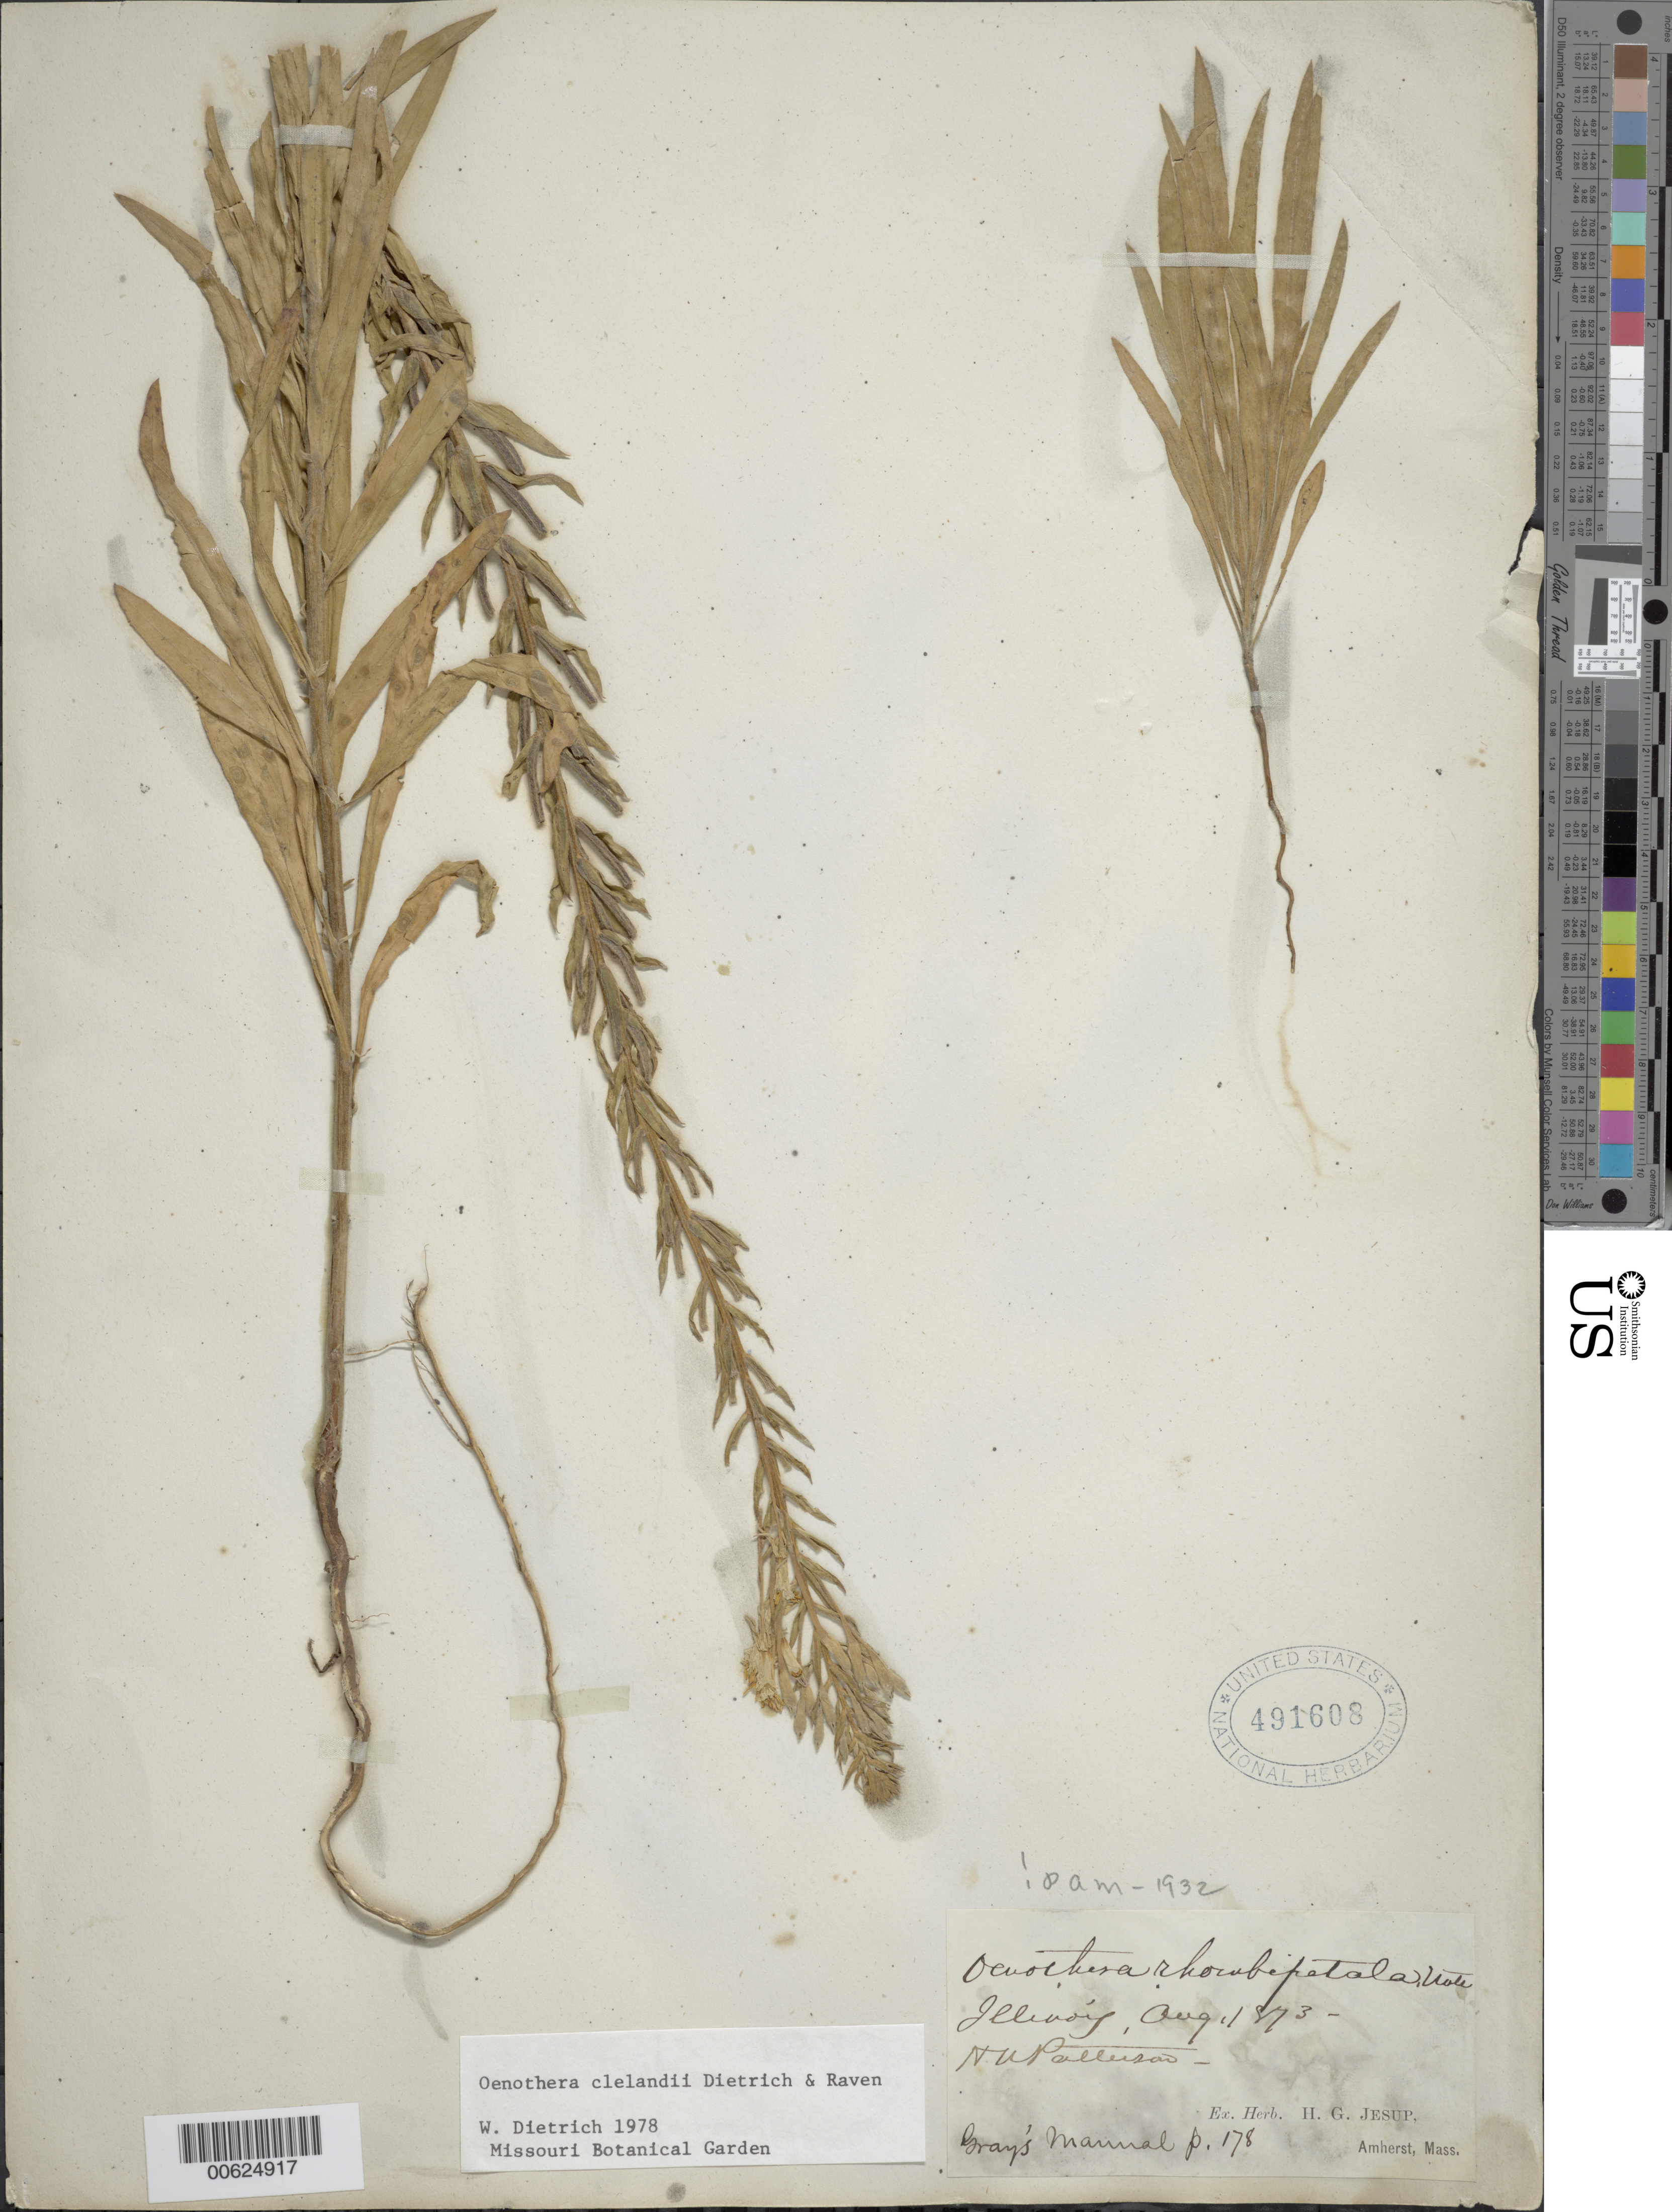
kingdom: Plantae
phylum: Tracheophyta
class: Magnoliopsida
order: Myrtales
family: Onagraceae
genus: Oenothera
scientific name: Oenothera clelandii W. Dietr., P.H. Raven & W.L. Wagner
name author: W. Dietr. et al.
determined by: Dietrich, W.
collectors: N. Patterson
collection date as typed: Aug 1873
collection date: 1873-08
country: United States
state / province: Illinois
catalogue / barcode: US 491608